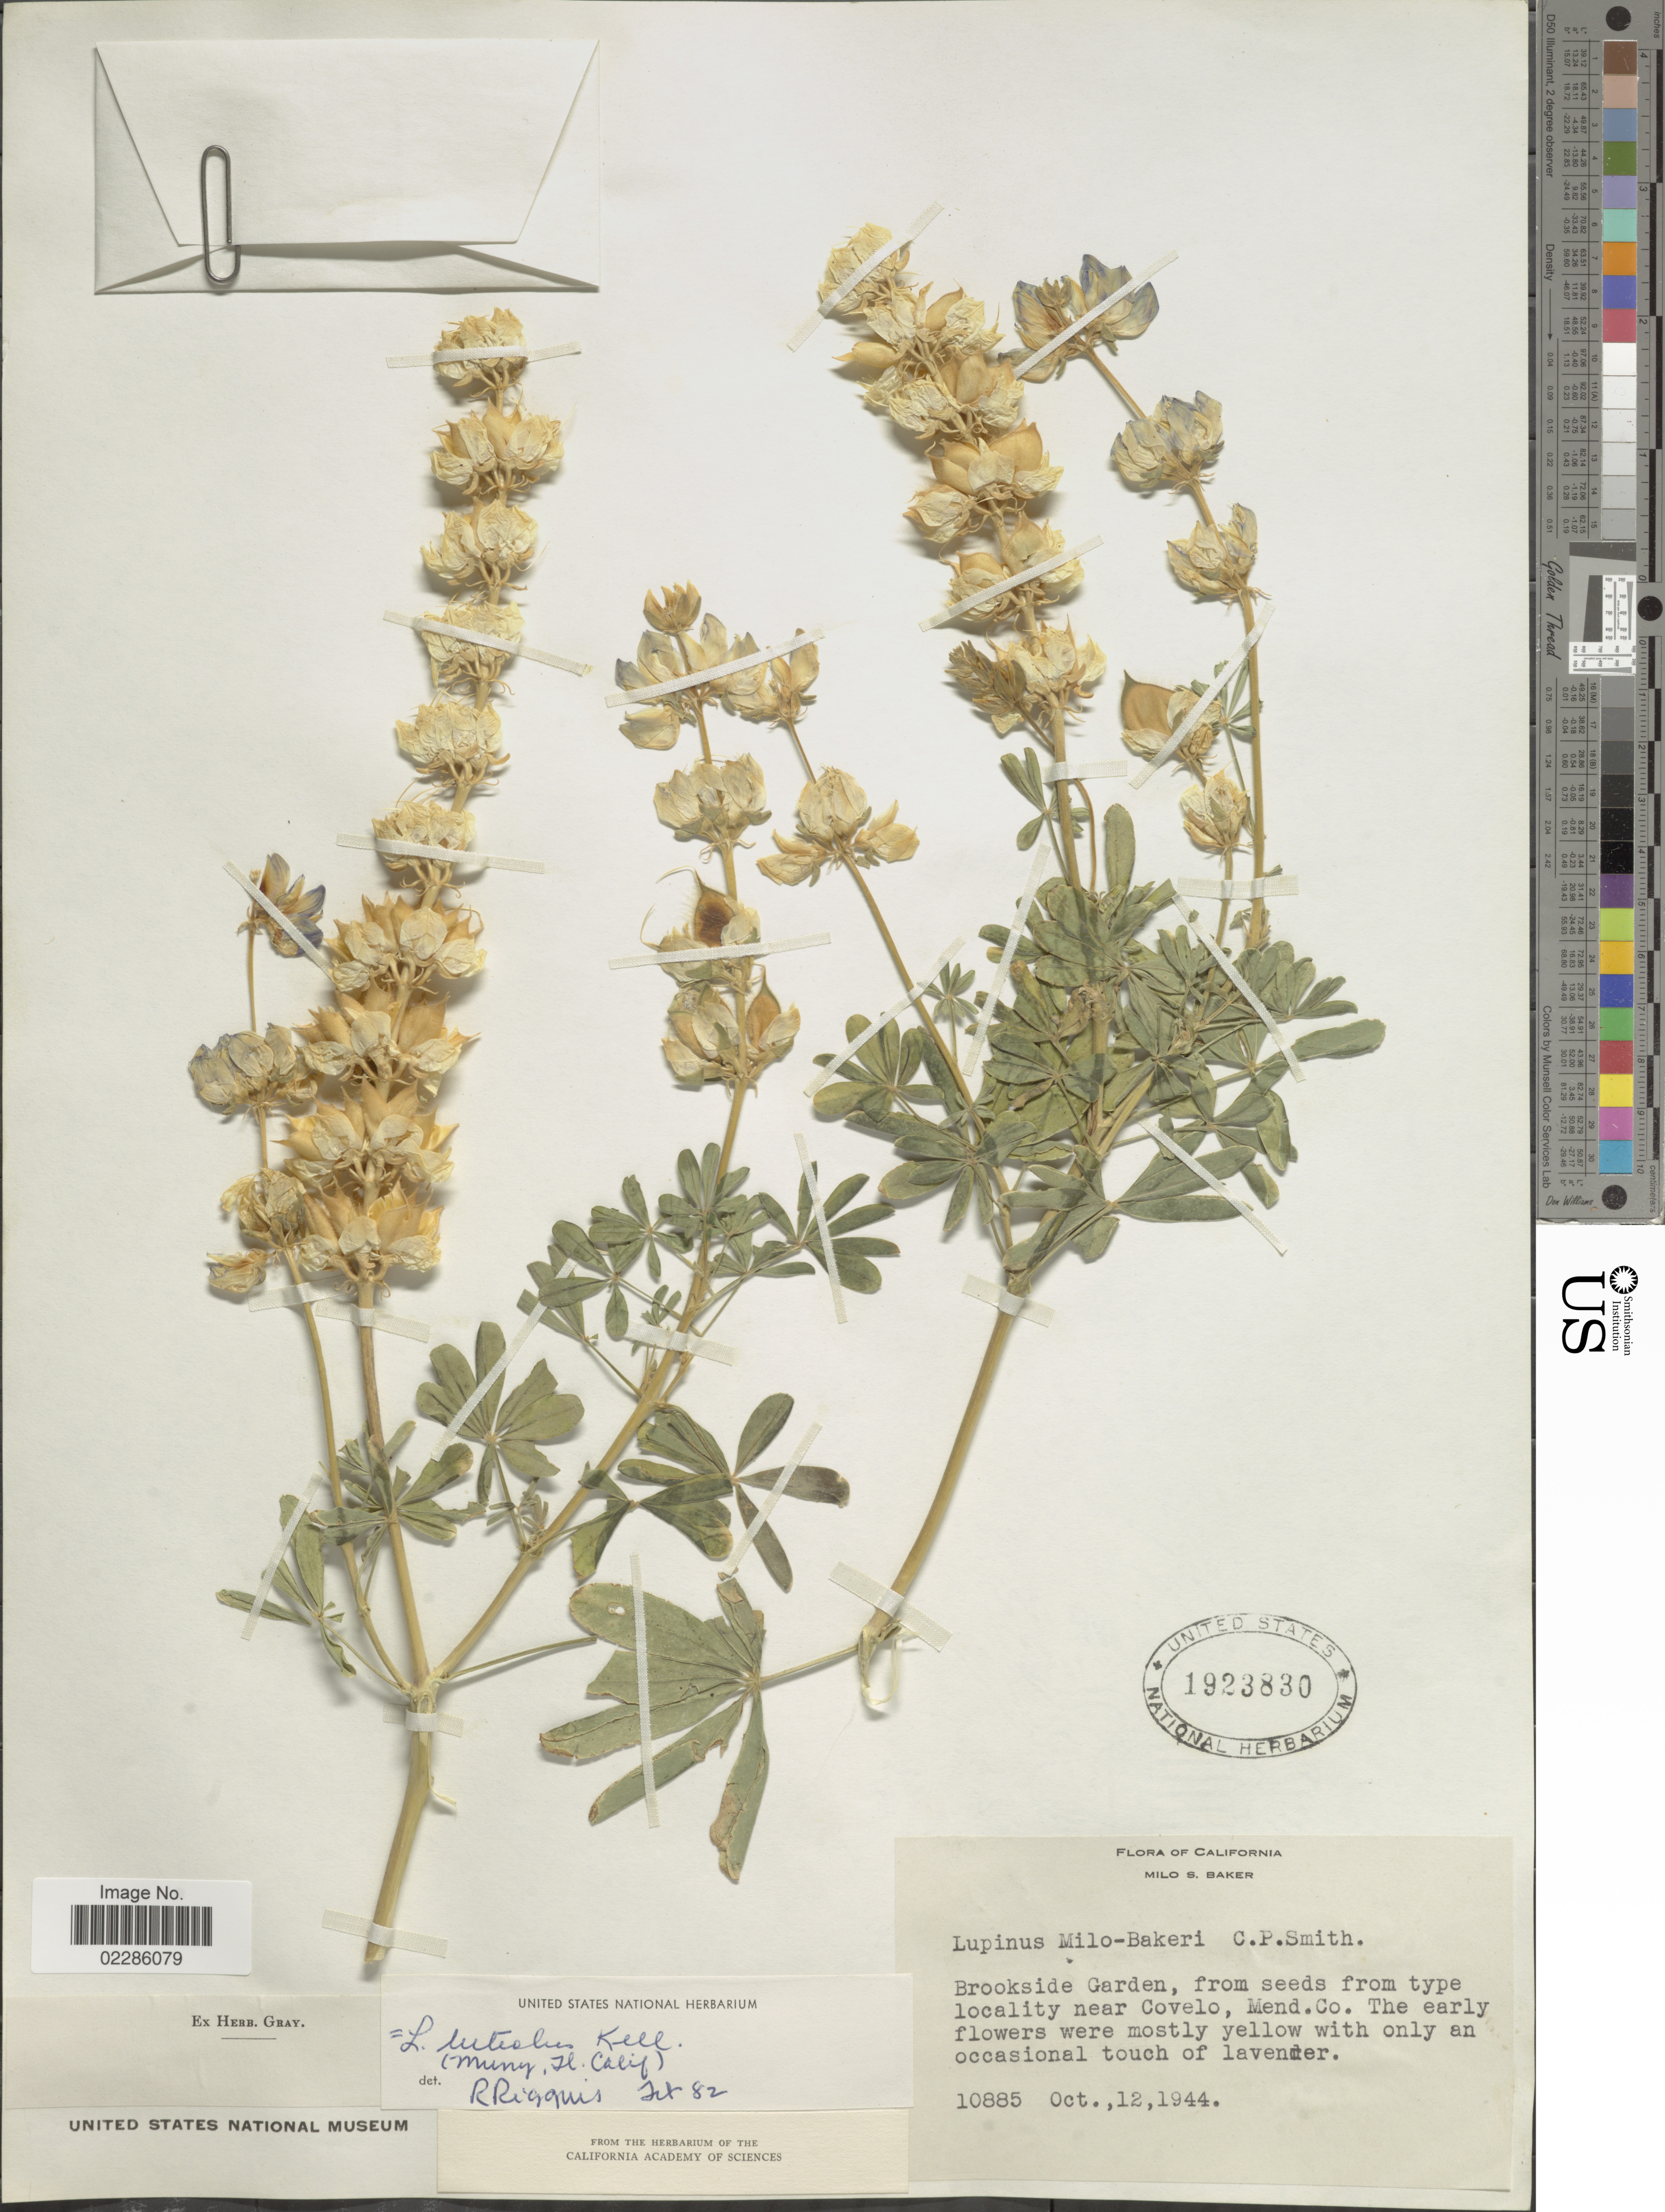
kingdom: Plantae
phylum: Tracheophyta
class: Magnoliopsida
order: Fabales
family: Fabaceae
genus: Lupinus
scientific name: Lupinus luteolus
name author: Kellogg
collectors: M. S. Baker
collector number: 10885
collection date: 1944-10-12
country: United States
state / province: California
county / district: Mendocino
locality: Brookside Garden, from seeds from type locality near Covelo, Mend. Co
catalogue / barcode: US 1923830